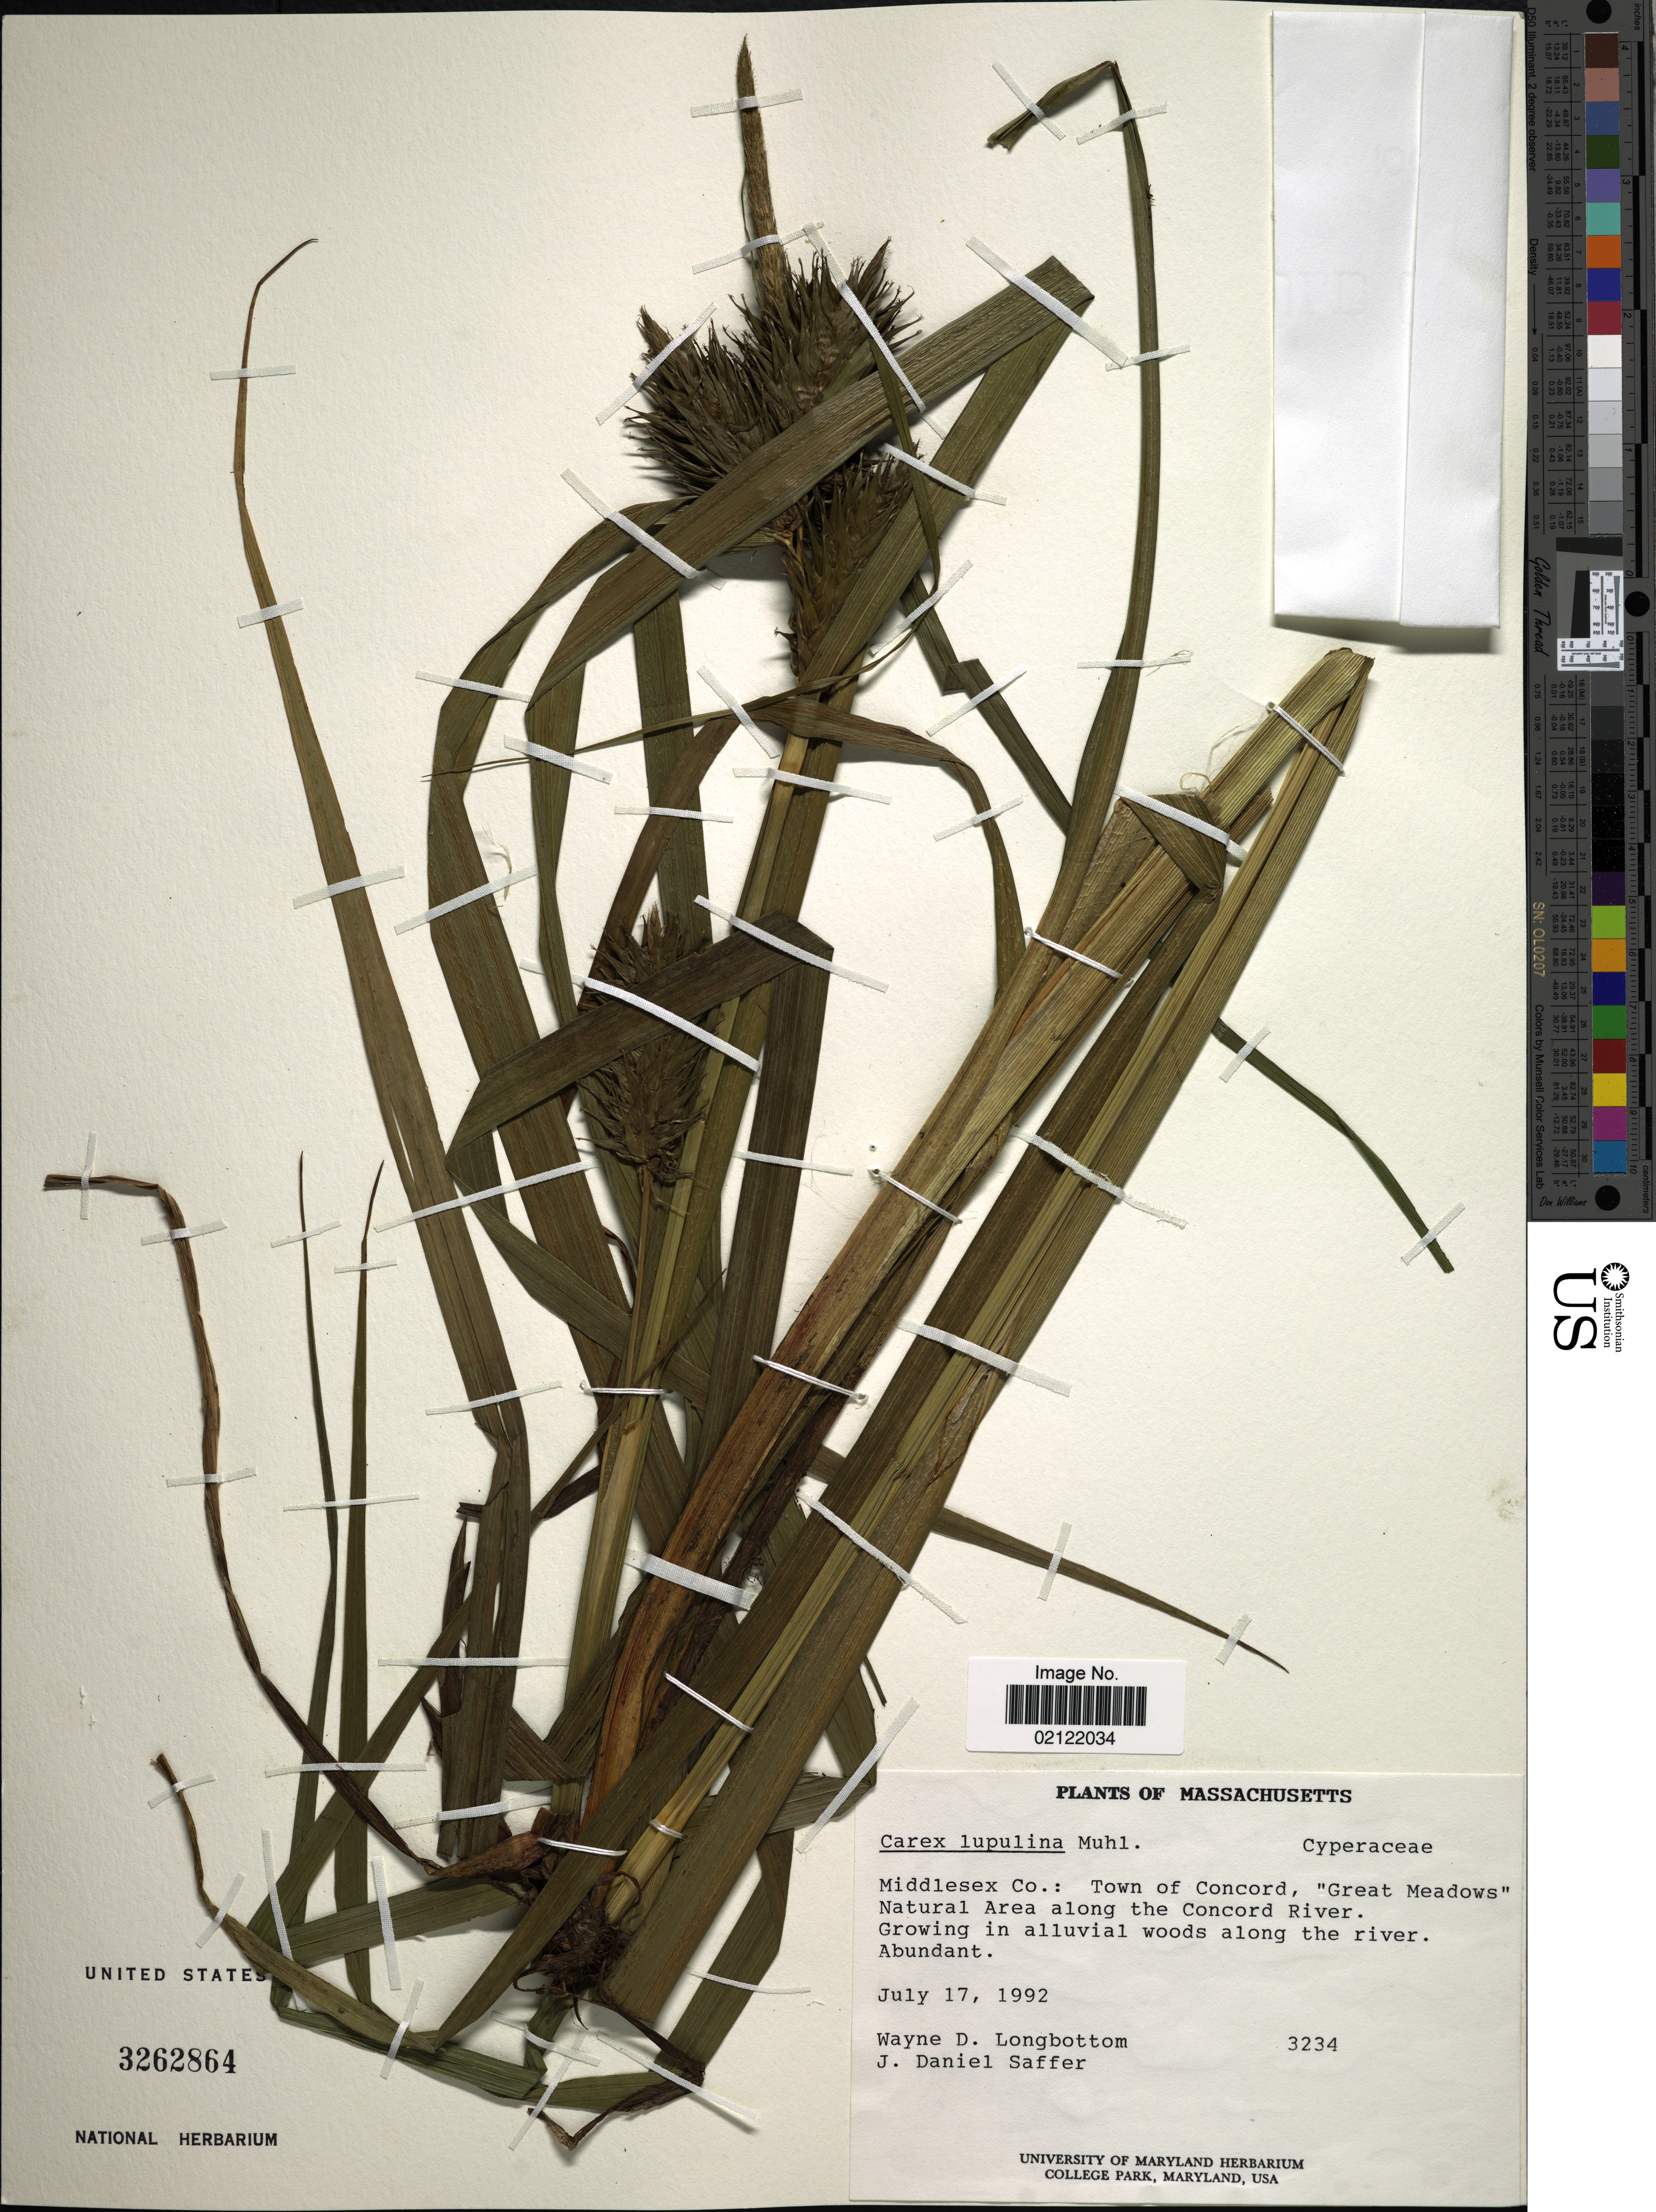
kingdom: Plantae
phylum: Tracheophyta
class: Liliopsida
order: Poales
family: Cyperaceae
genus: Carex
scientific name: Carex lupulina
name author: Muhl. ex Willd.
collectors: W. D. Longbottom & J. Saffer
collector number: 3234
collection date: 1992-07-17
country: United States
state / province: Massachusetts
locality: Middlesex Co.: Town of Concord, "Great Meadows", Natural Area along the Concord River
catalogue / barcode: US 3262864